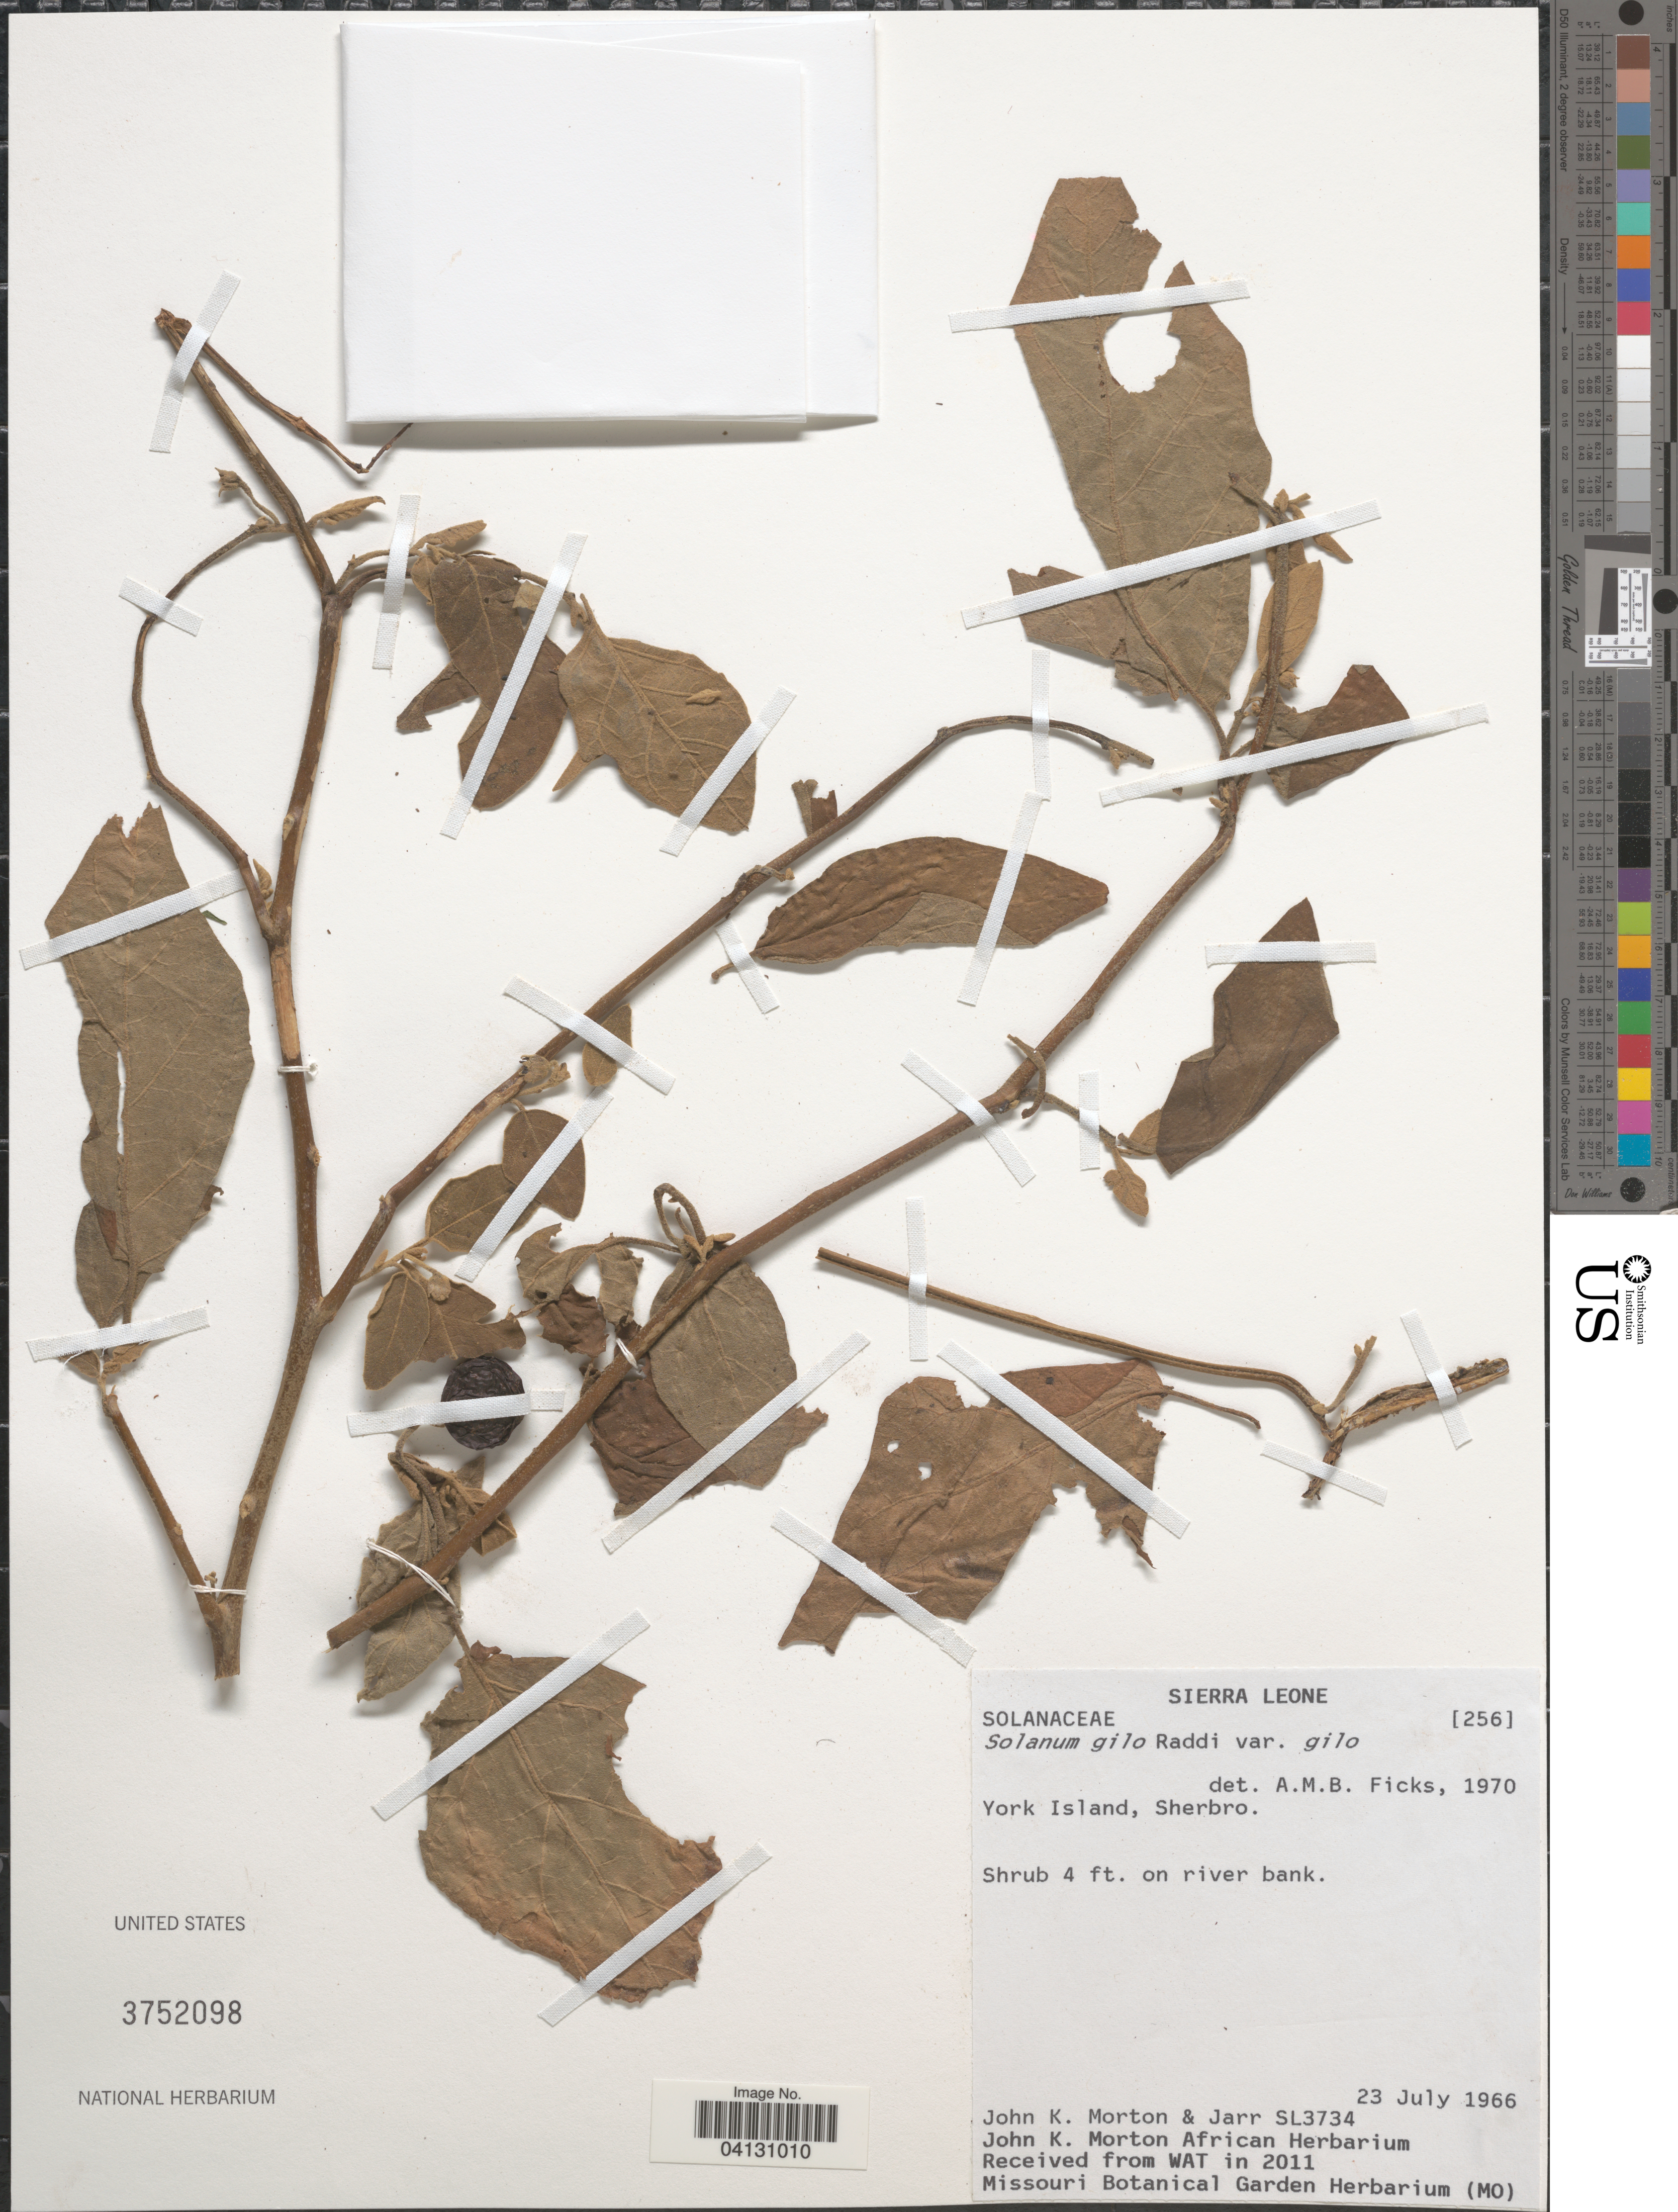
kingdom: Plantae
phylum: Tracheophyta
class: Magnoliopsida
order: Solanales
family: Solanaceae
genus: Solanum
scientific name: Solanum gilo var. gilo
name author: Raddi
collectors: J. K. Morton & Jarr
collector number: SL3734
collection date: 1966-07-23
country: Sierra Leone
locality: York Island, Sherbro.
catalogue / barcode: US 3752098